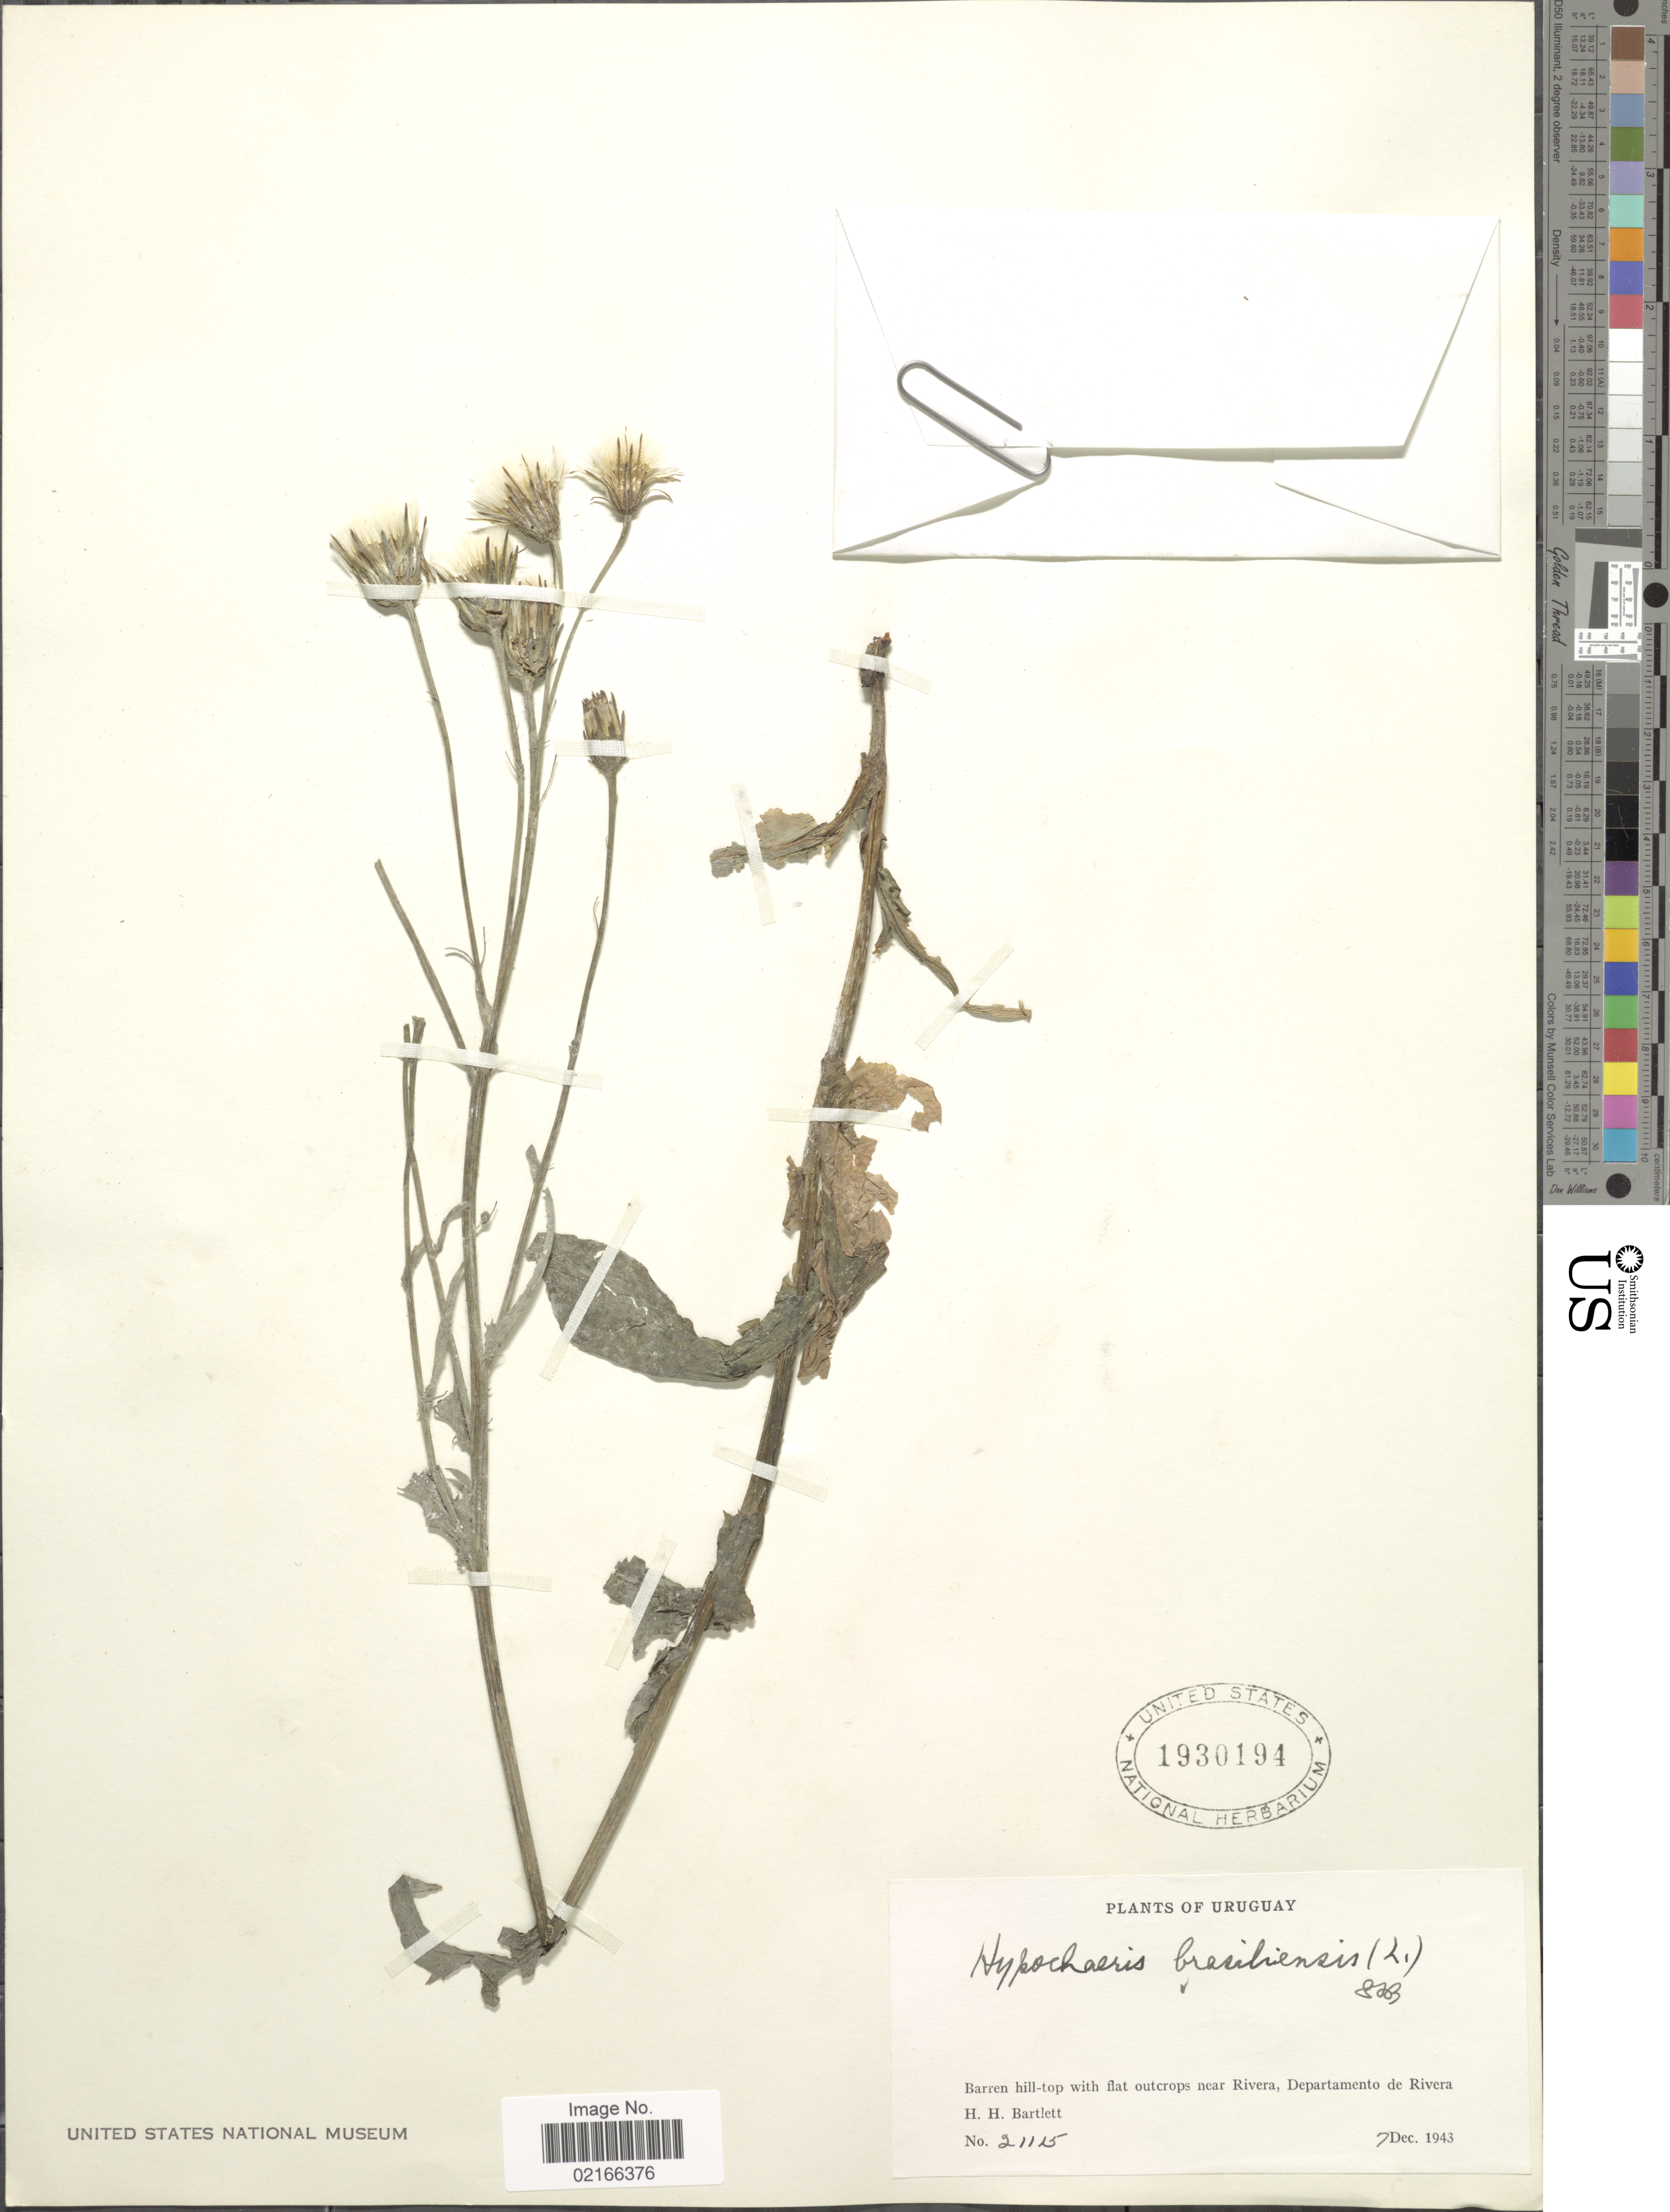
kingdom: Plantae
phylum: Tracheophyta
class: Magnoliopsida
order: Asterales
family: Asteraceae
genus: Hypochaeris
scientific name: Hypochaeris brasiliensis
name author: (Less.) Griseb.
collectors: H. H. Bartlett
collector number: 21115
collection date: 1943-12-07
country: Uruguay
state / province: Rivera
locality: Near Rivera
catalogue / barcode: US 1930194